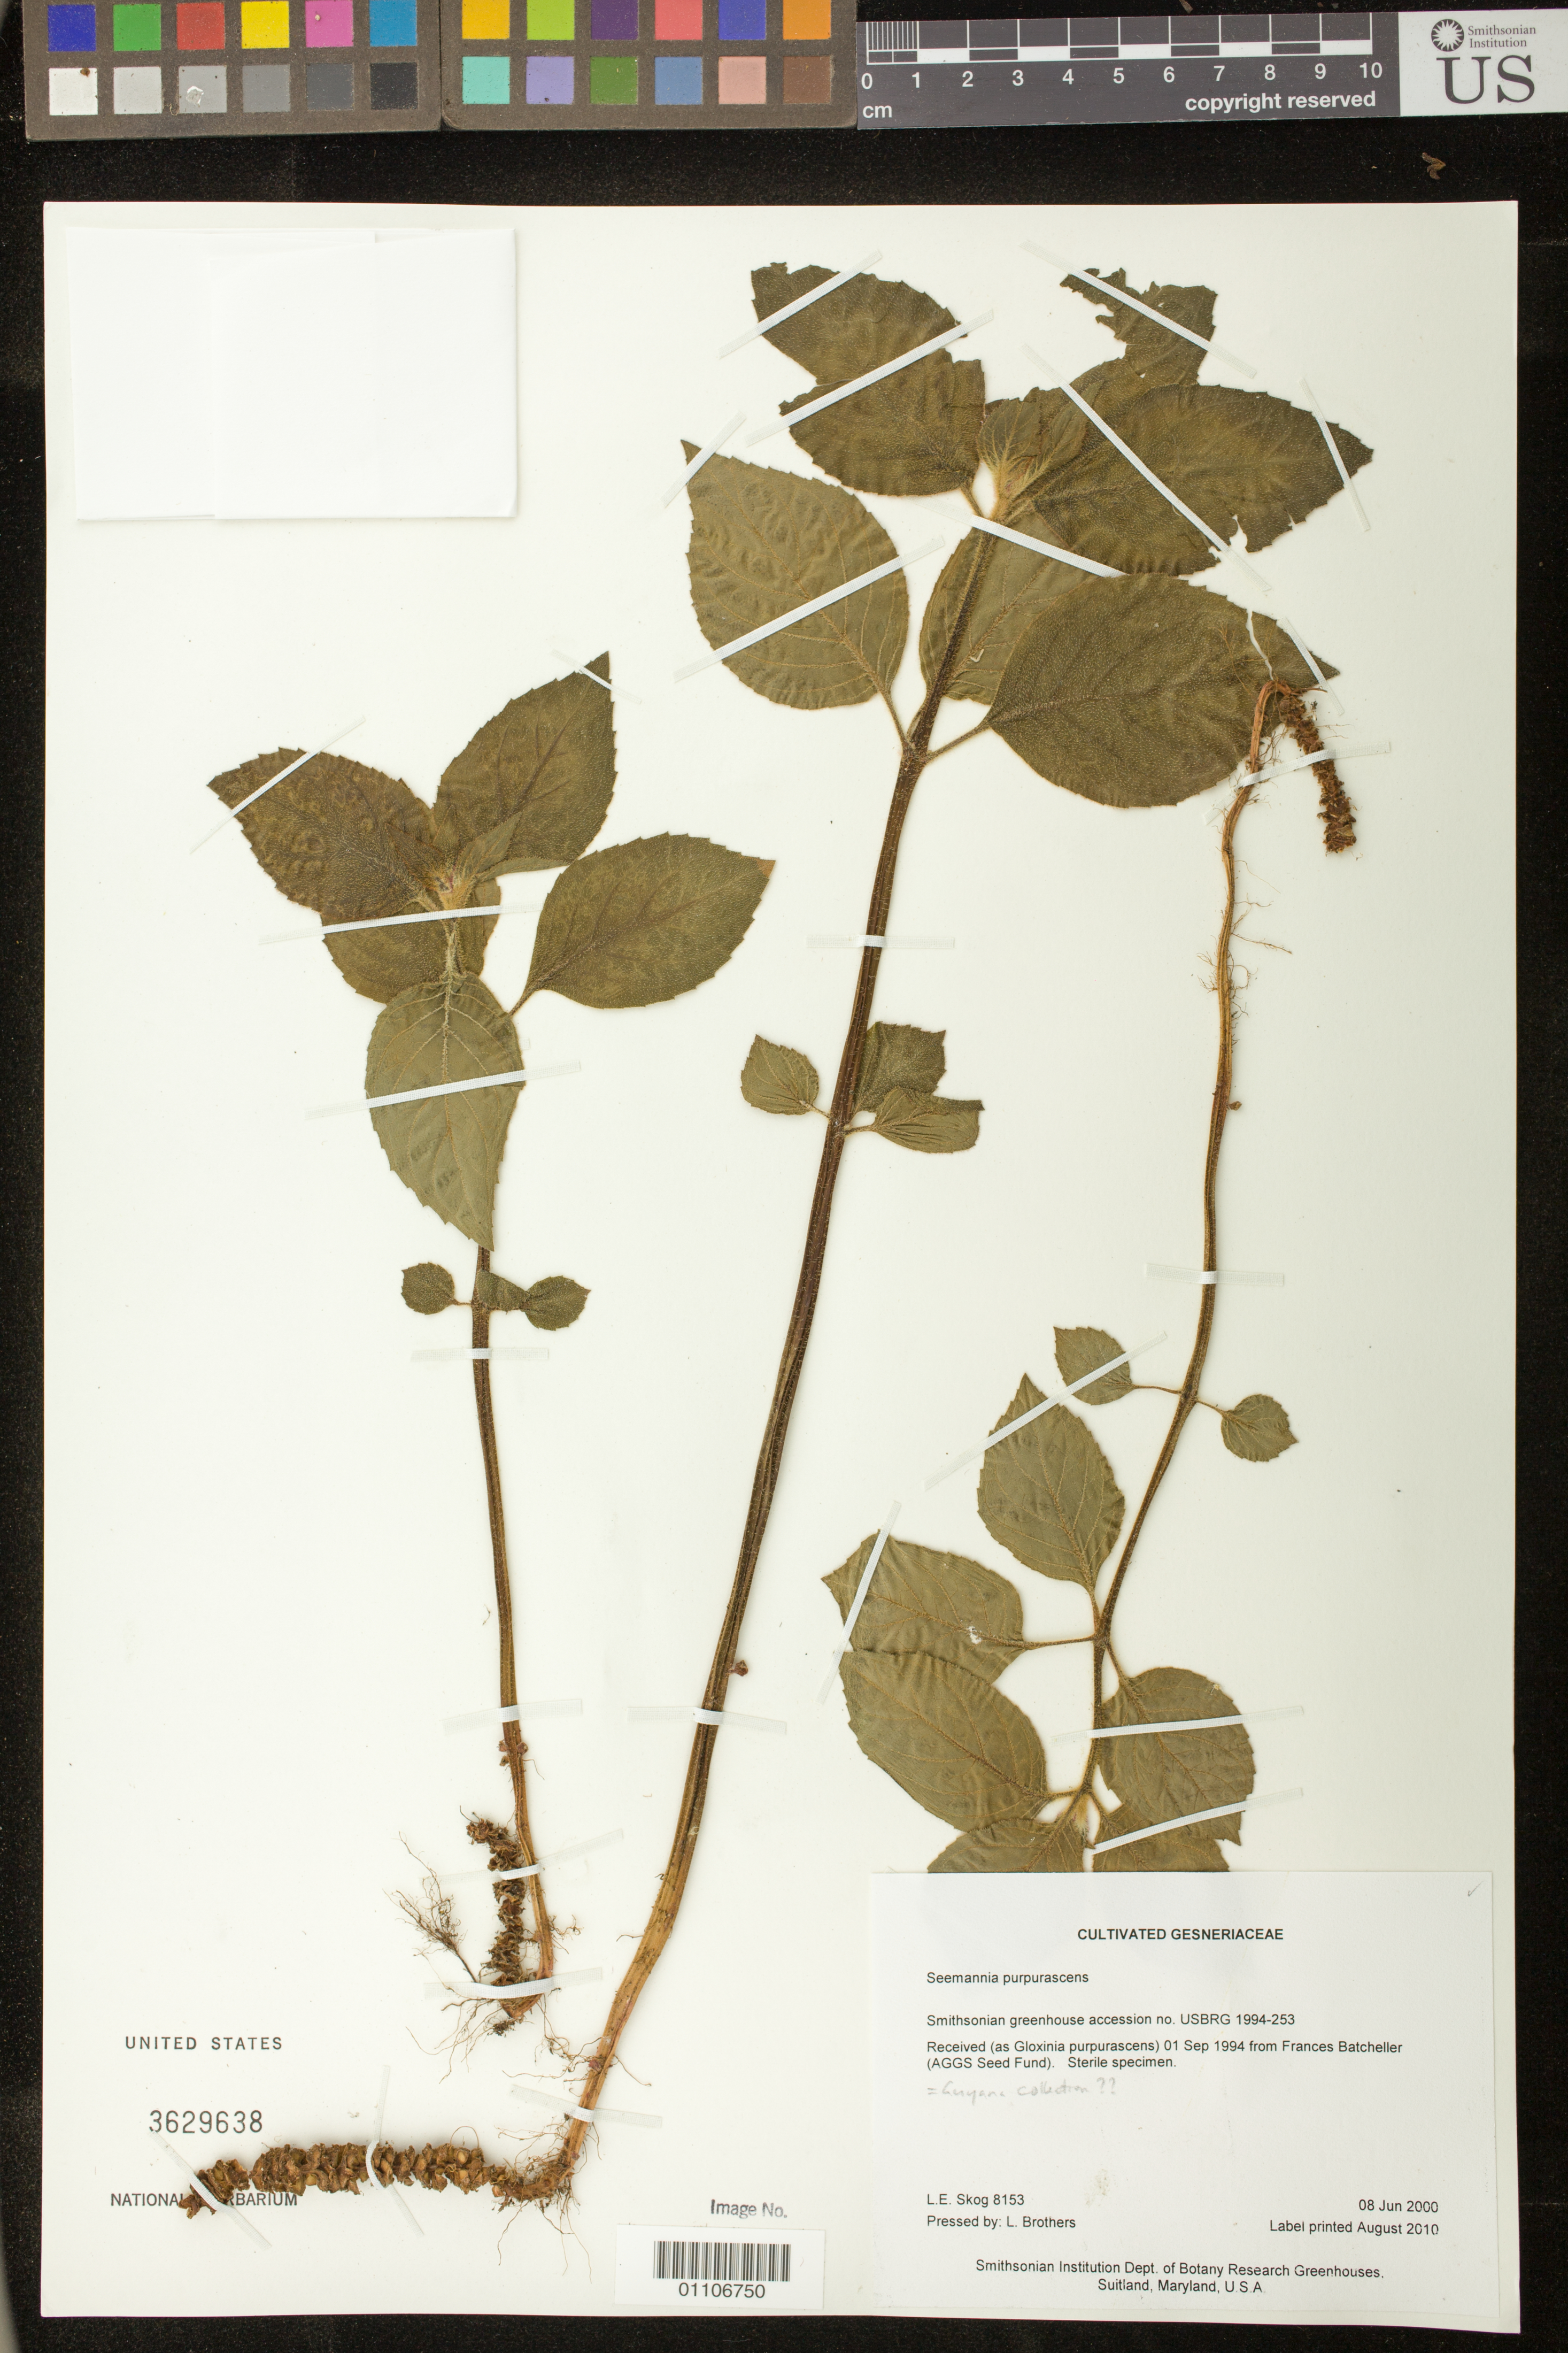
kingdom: Plantae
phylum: Tracheophyta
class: Magnoliopsida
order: Lamiales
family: Gesneriaceae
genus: Seemannia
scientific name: Seemannia purpurascens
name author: Rusby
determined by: Boggan, J. K., (US), NMNH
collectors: L. E. Skog & L. Brothers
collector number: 8153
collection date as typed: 08 Jun 2000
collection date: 2000-06-08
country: United States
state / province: Maryland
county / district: Prince George's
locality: Smithsonian Institution Dept. of Botany Research Greenhouses, Suitland, Maryland, U.S.A.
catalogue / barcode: US 3629638